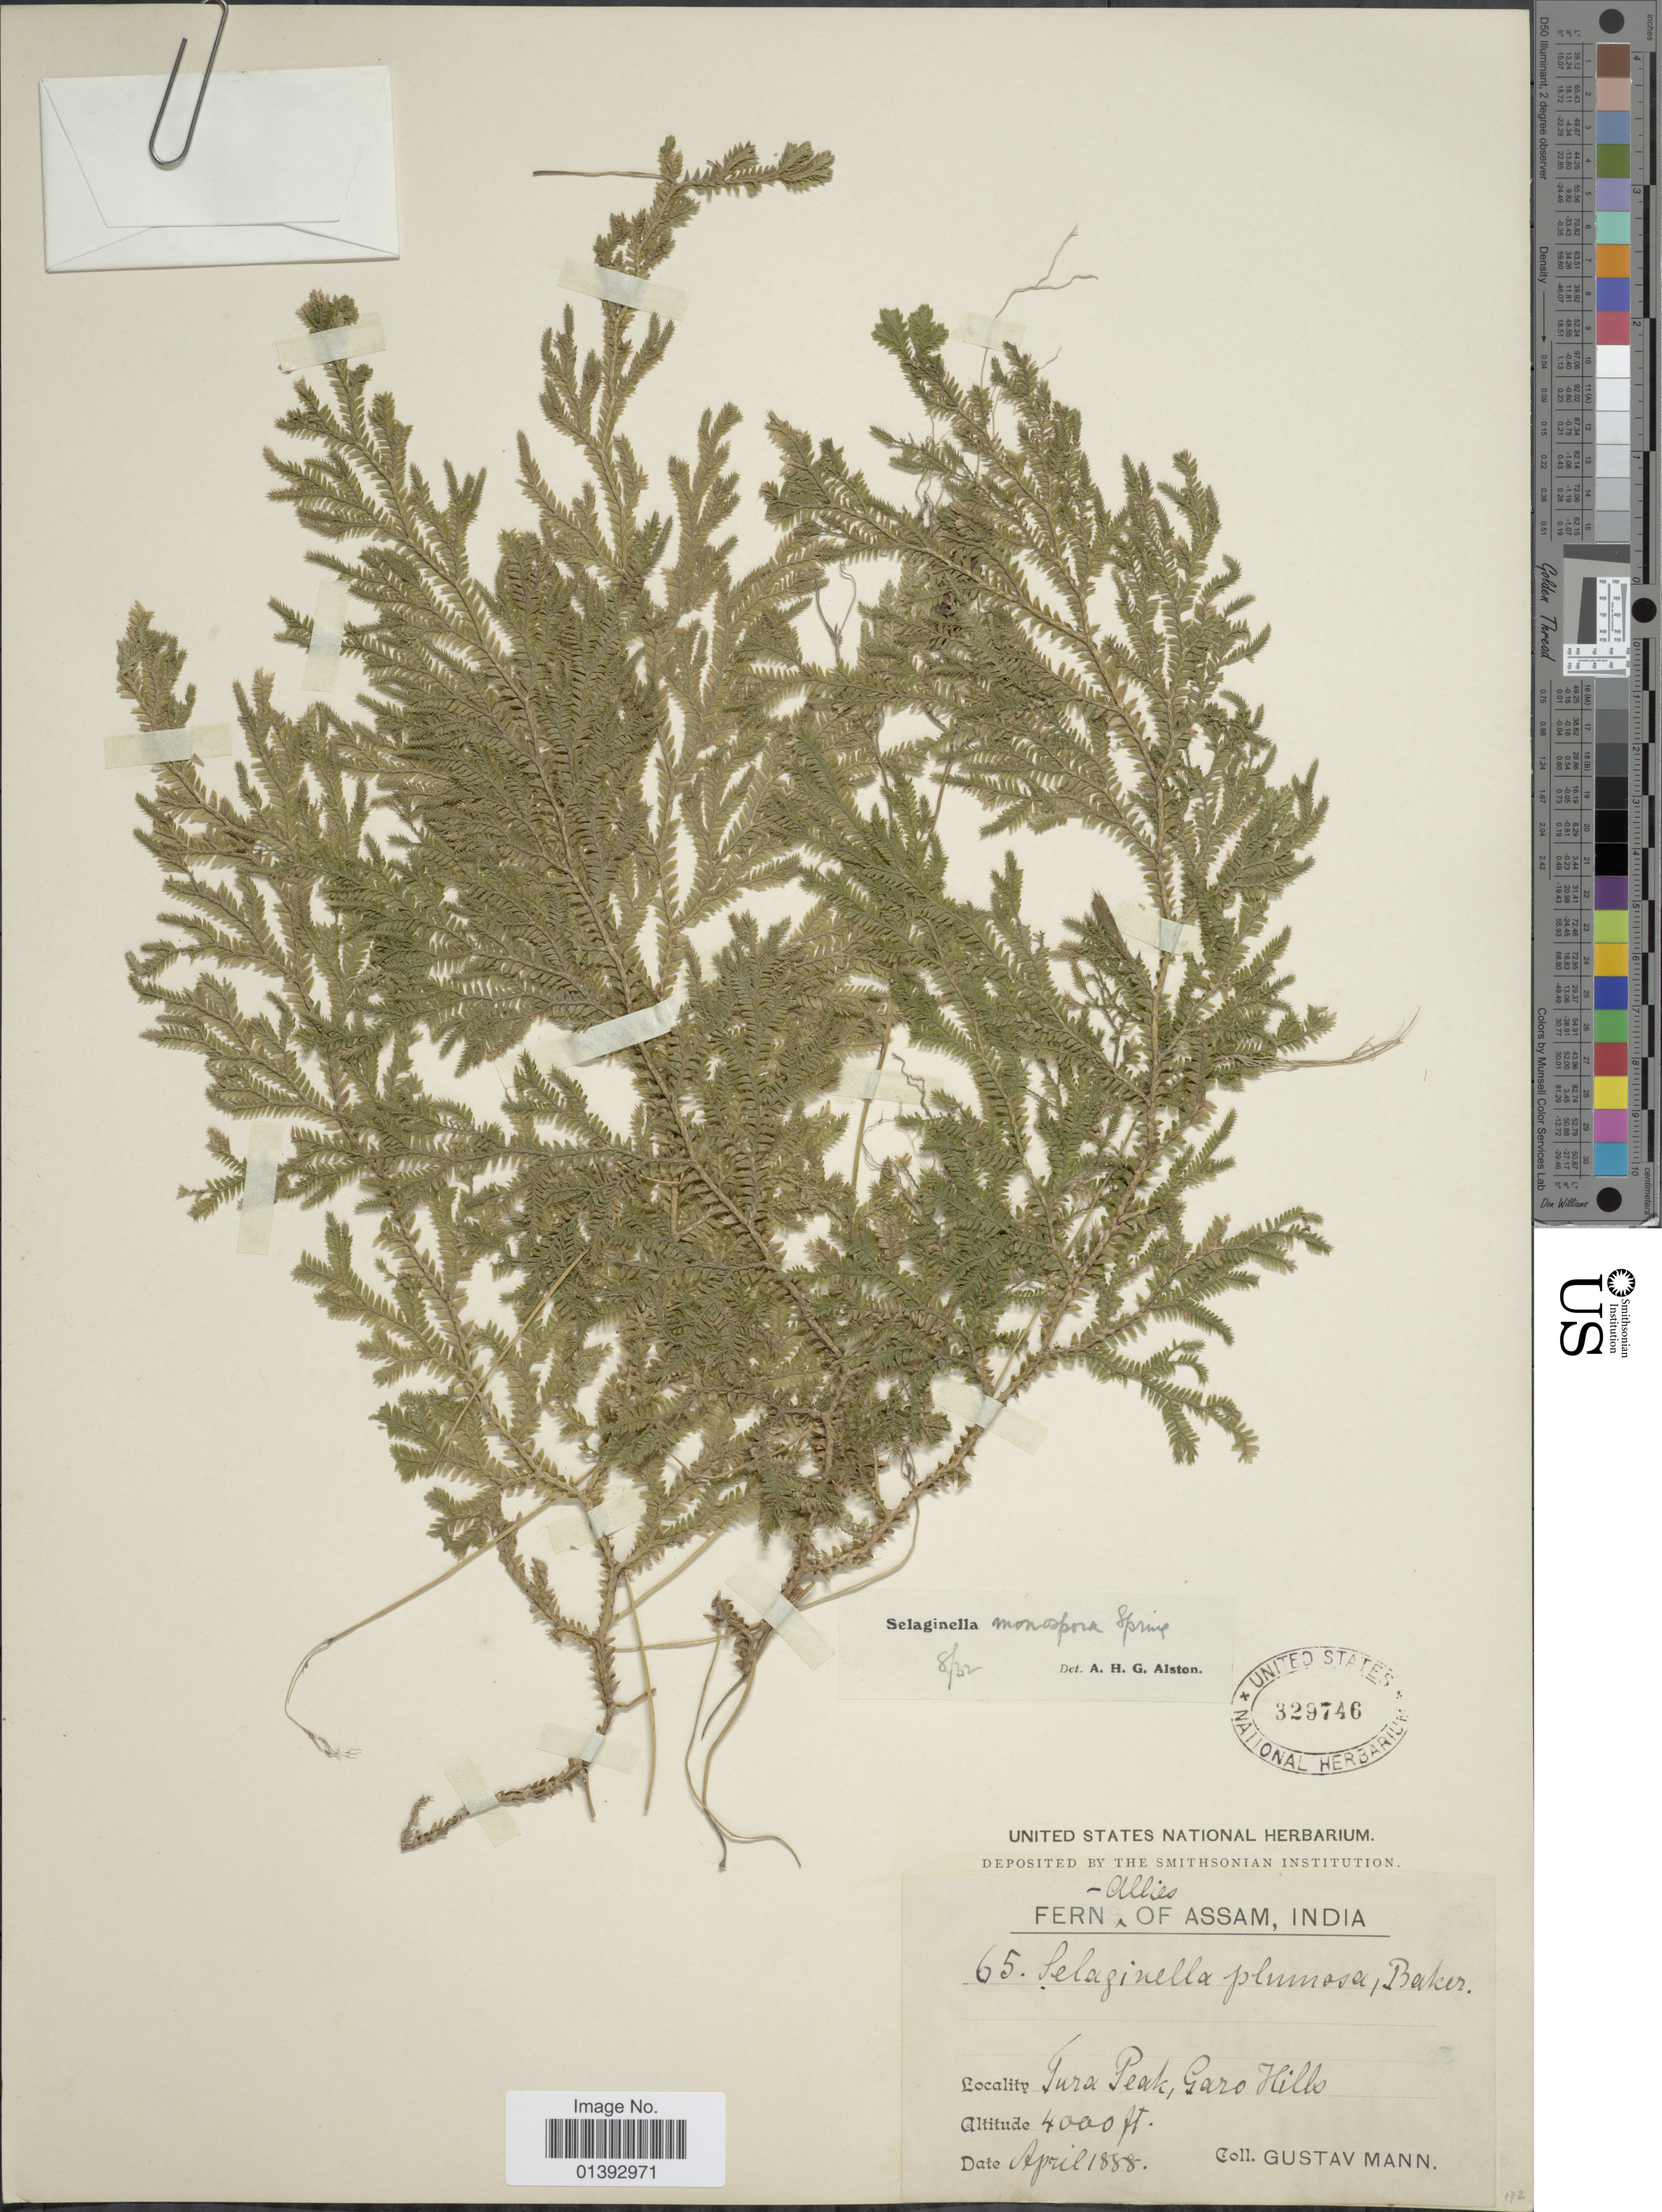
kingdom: Plantae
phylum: Tracheophyta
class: Lycopodiopsida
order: Selaginellales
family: Selaginellaceae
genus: Selaginella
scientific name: Selaginella monospora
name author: Spring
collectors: G. Mann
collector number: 65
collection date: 1888-04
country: India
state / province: Meghalaya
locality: Tura Peak, Garo Hills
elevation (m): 1219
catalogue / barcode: US 329746